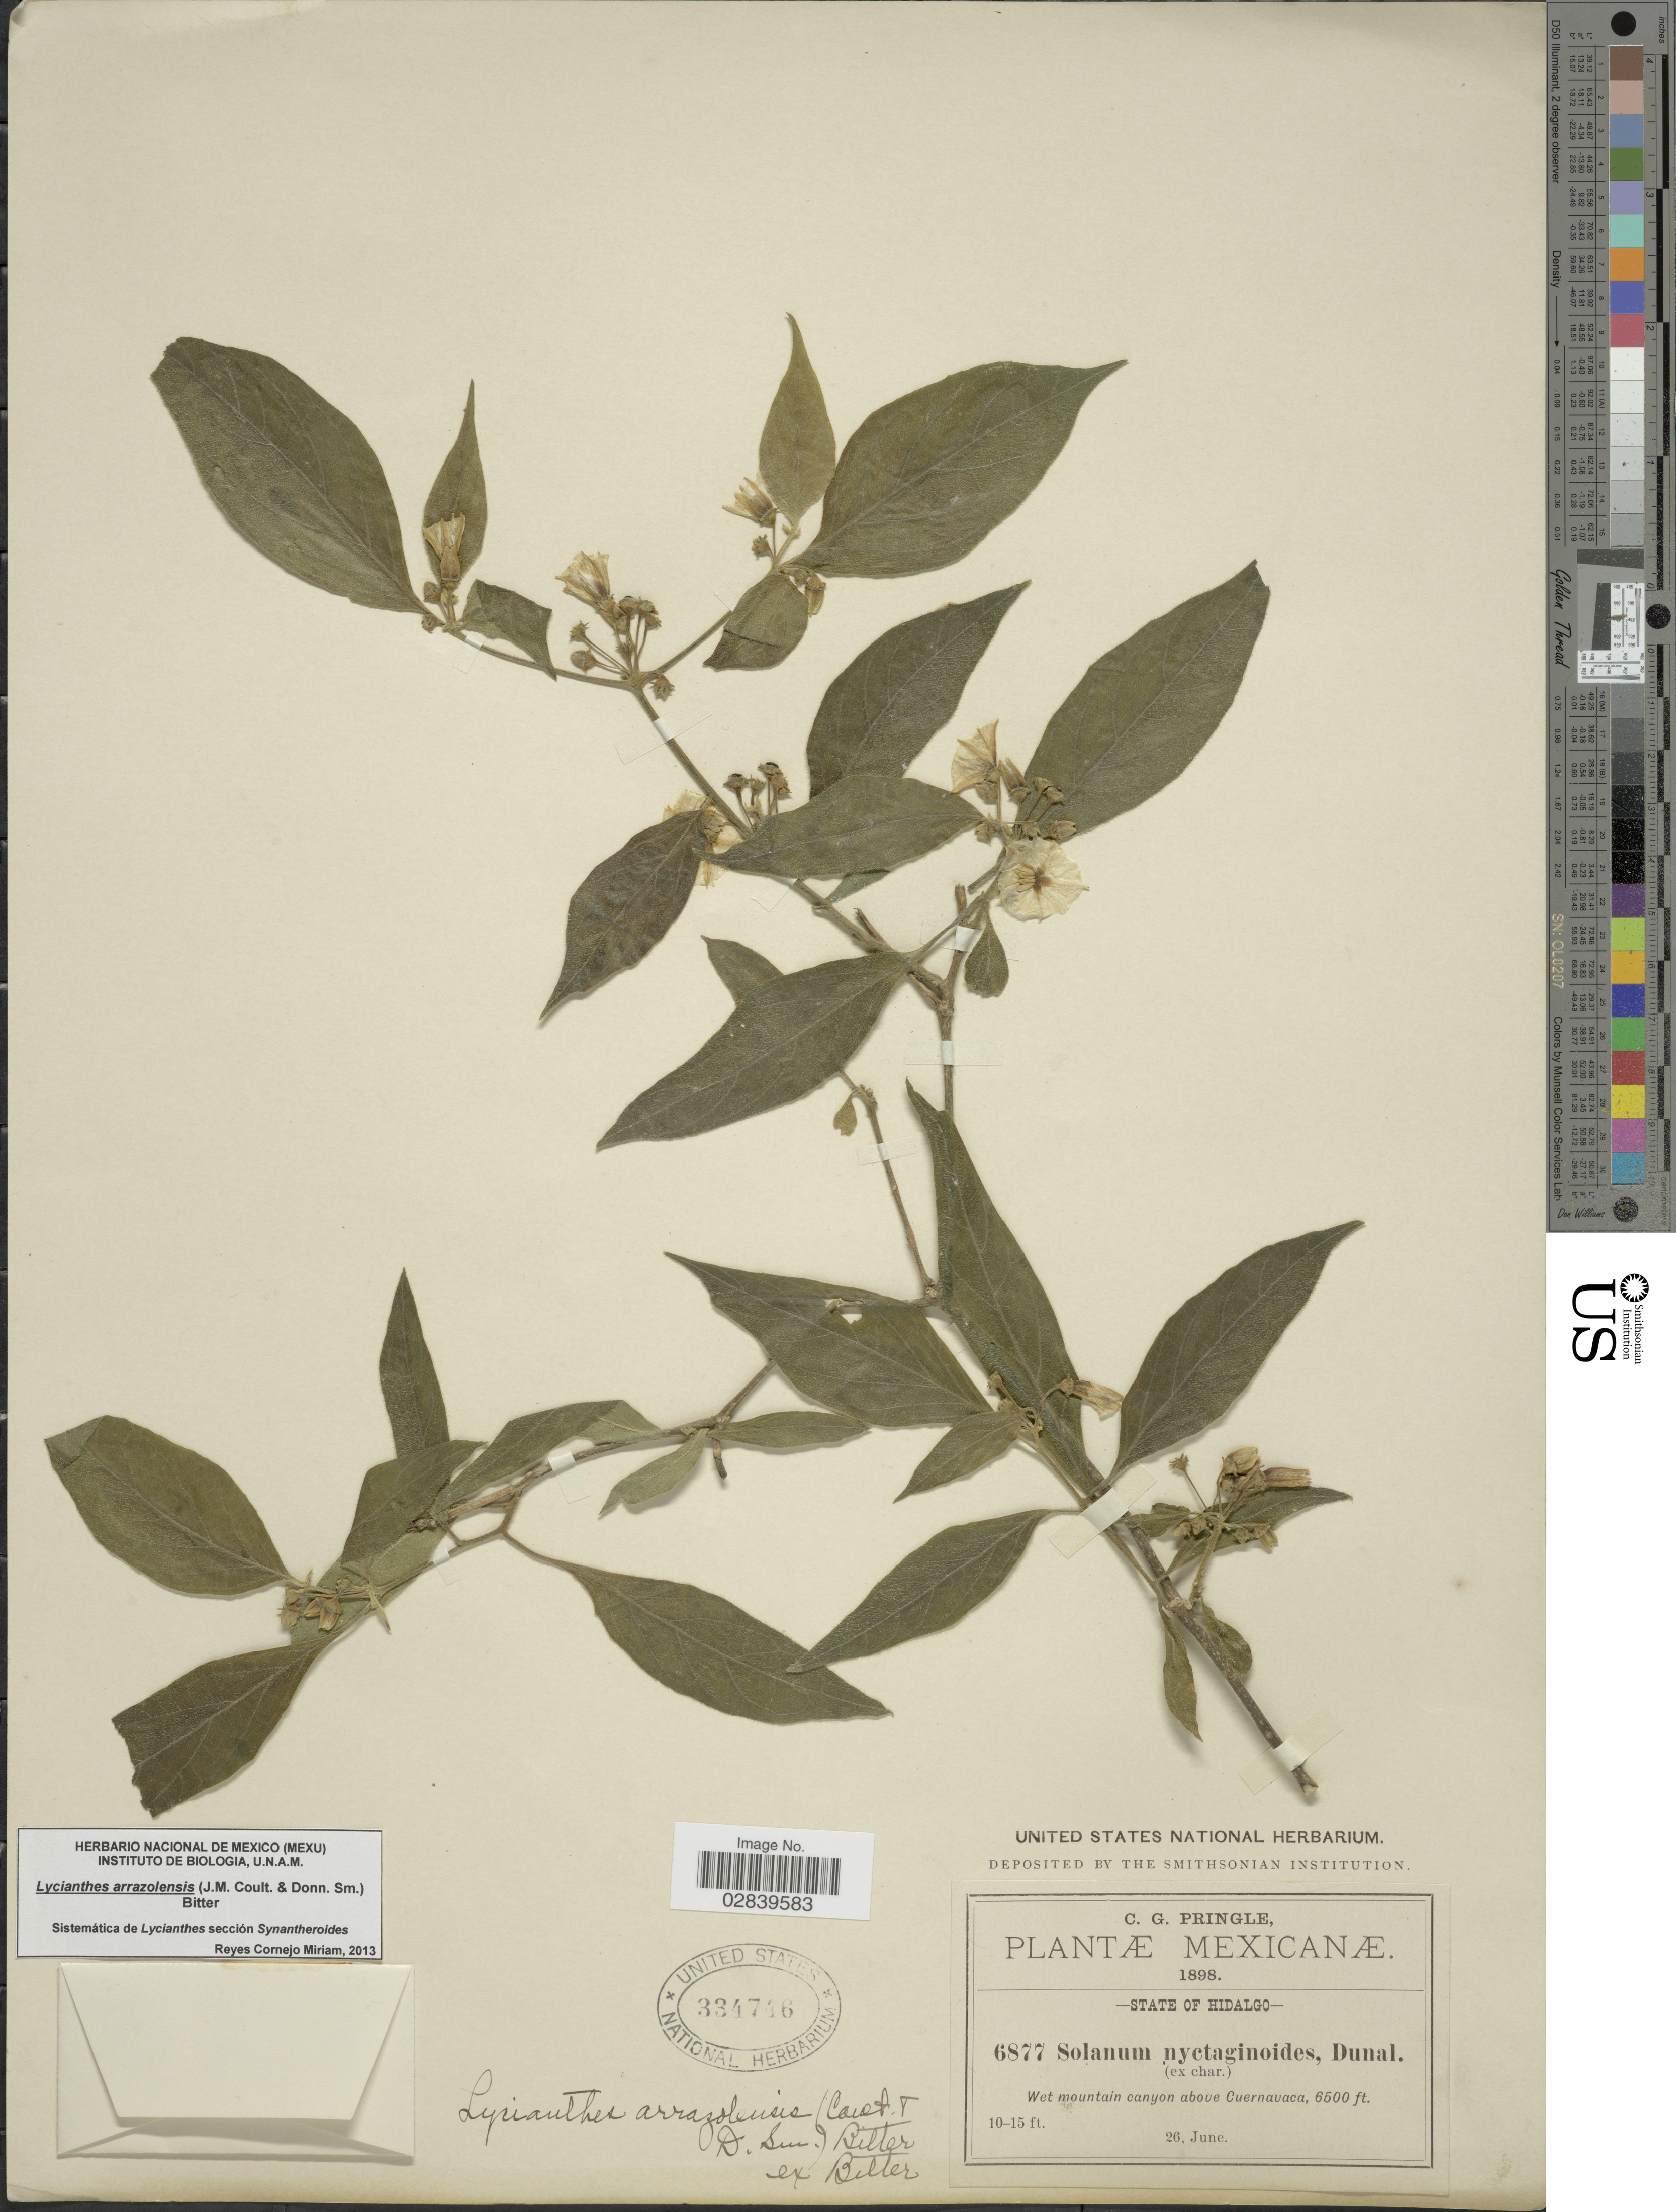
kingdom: Plantae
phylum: Tracheophyta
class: Magnoliopsida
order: Solanales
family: Solanaceae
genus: Lycianthes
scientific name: Lycianthes arrazolensis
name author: (J.M. Coult. & Donn. Sm.) Bitter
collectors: C. G. Pringle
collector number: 6877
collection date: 1898-06-26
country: Mexico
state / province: Hidalgo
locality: Wet mountain canyon above Cuernavaca.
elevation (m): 1981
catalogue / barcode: US 334746